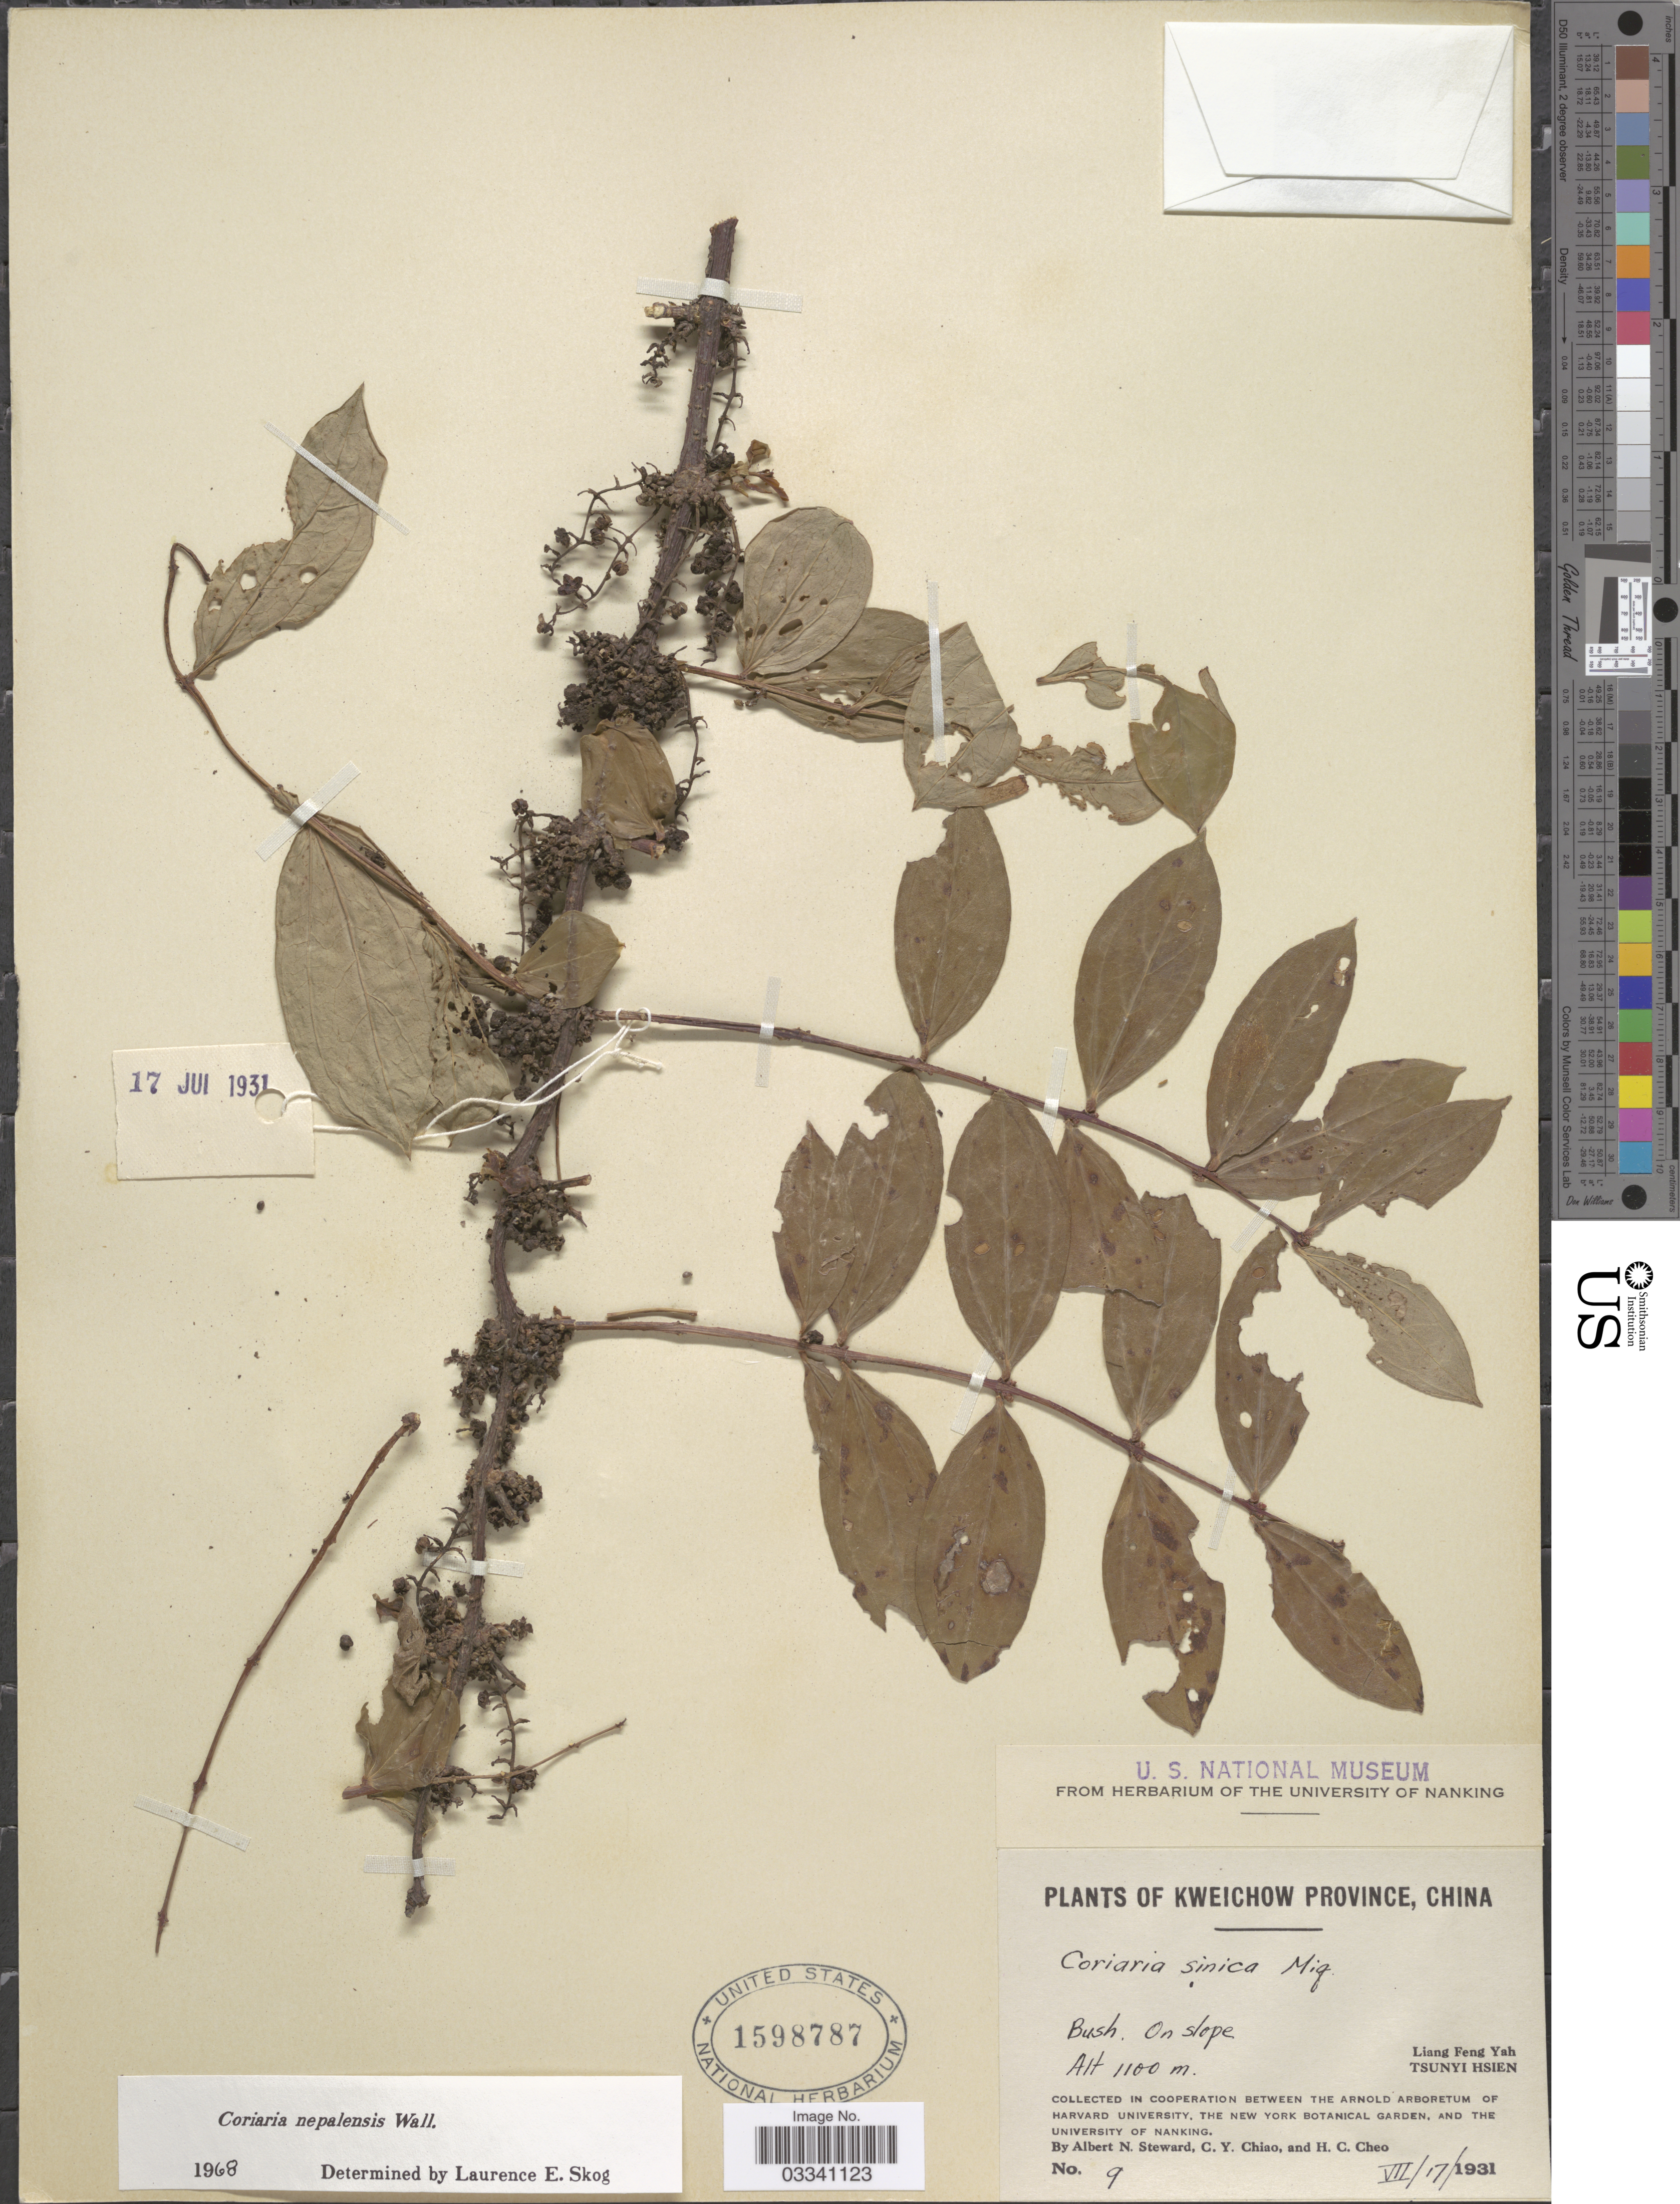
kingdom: Plantae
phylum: Tracheophyta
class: Magnoliopsida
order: Cucurbitales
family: Coriariaceae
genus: Coriaria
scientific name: Coriaria nepalensis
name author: Wall.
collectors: A. N. Steward, C. Y. Chiao & H. Cheo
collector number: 9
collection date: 1931-07-17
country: China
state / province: Guizhou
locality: Kweichow Province. Liang Feng Yah. Tsunyi Hsien.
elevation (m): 1100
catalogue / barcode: US 1598787